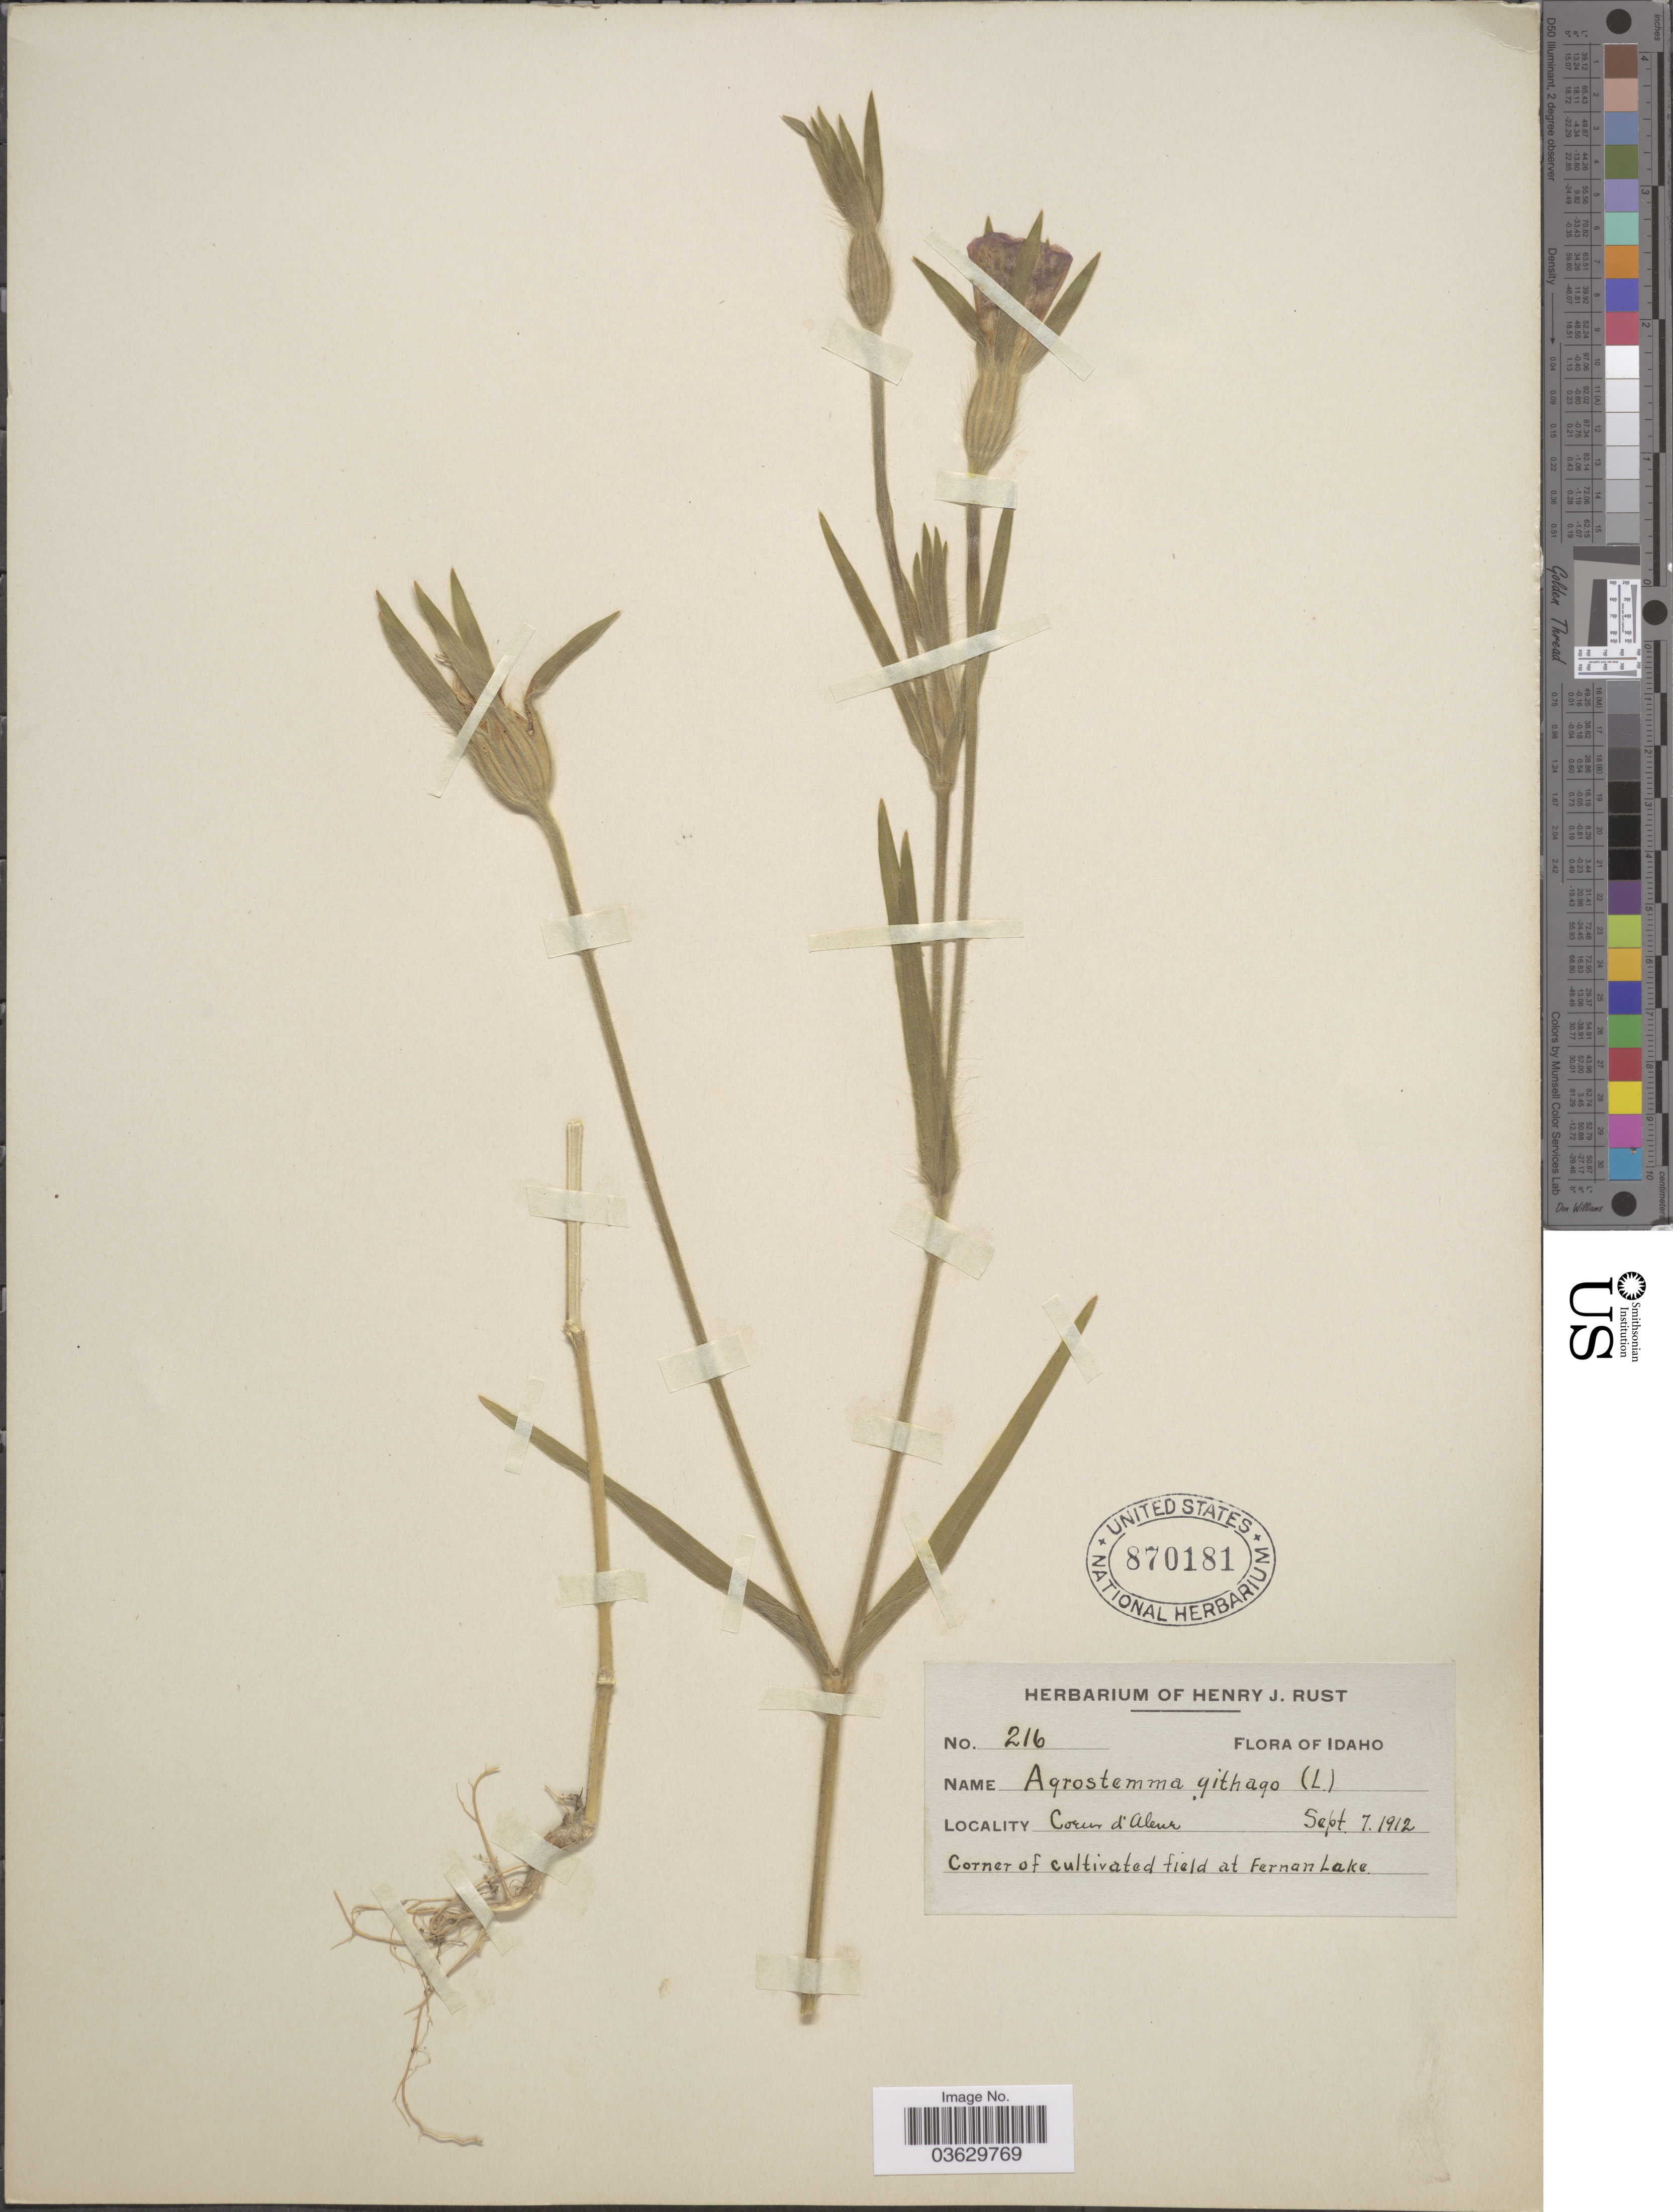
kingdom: Plantae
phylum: Tracheophyta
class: Magnoliopsida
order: Caryophyllales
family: Caryophyllaceae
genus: Agrostemma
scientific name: Agrostemma sp.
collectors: ex herb. Henry J. Rust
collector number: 216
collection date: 1912-09-07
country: United States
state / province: Idaho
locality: Coeur d'Alene. At Fernan Lake.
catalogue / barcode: US 870181